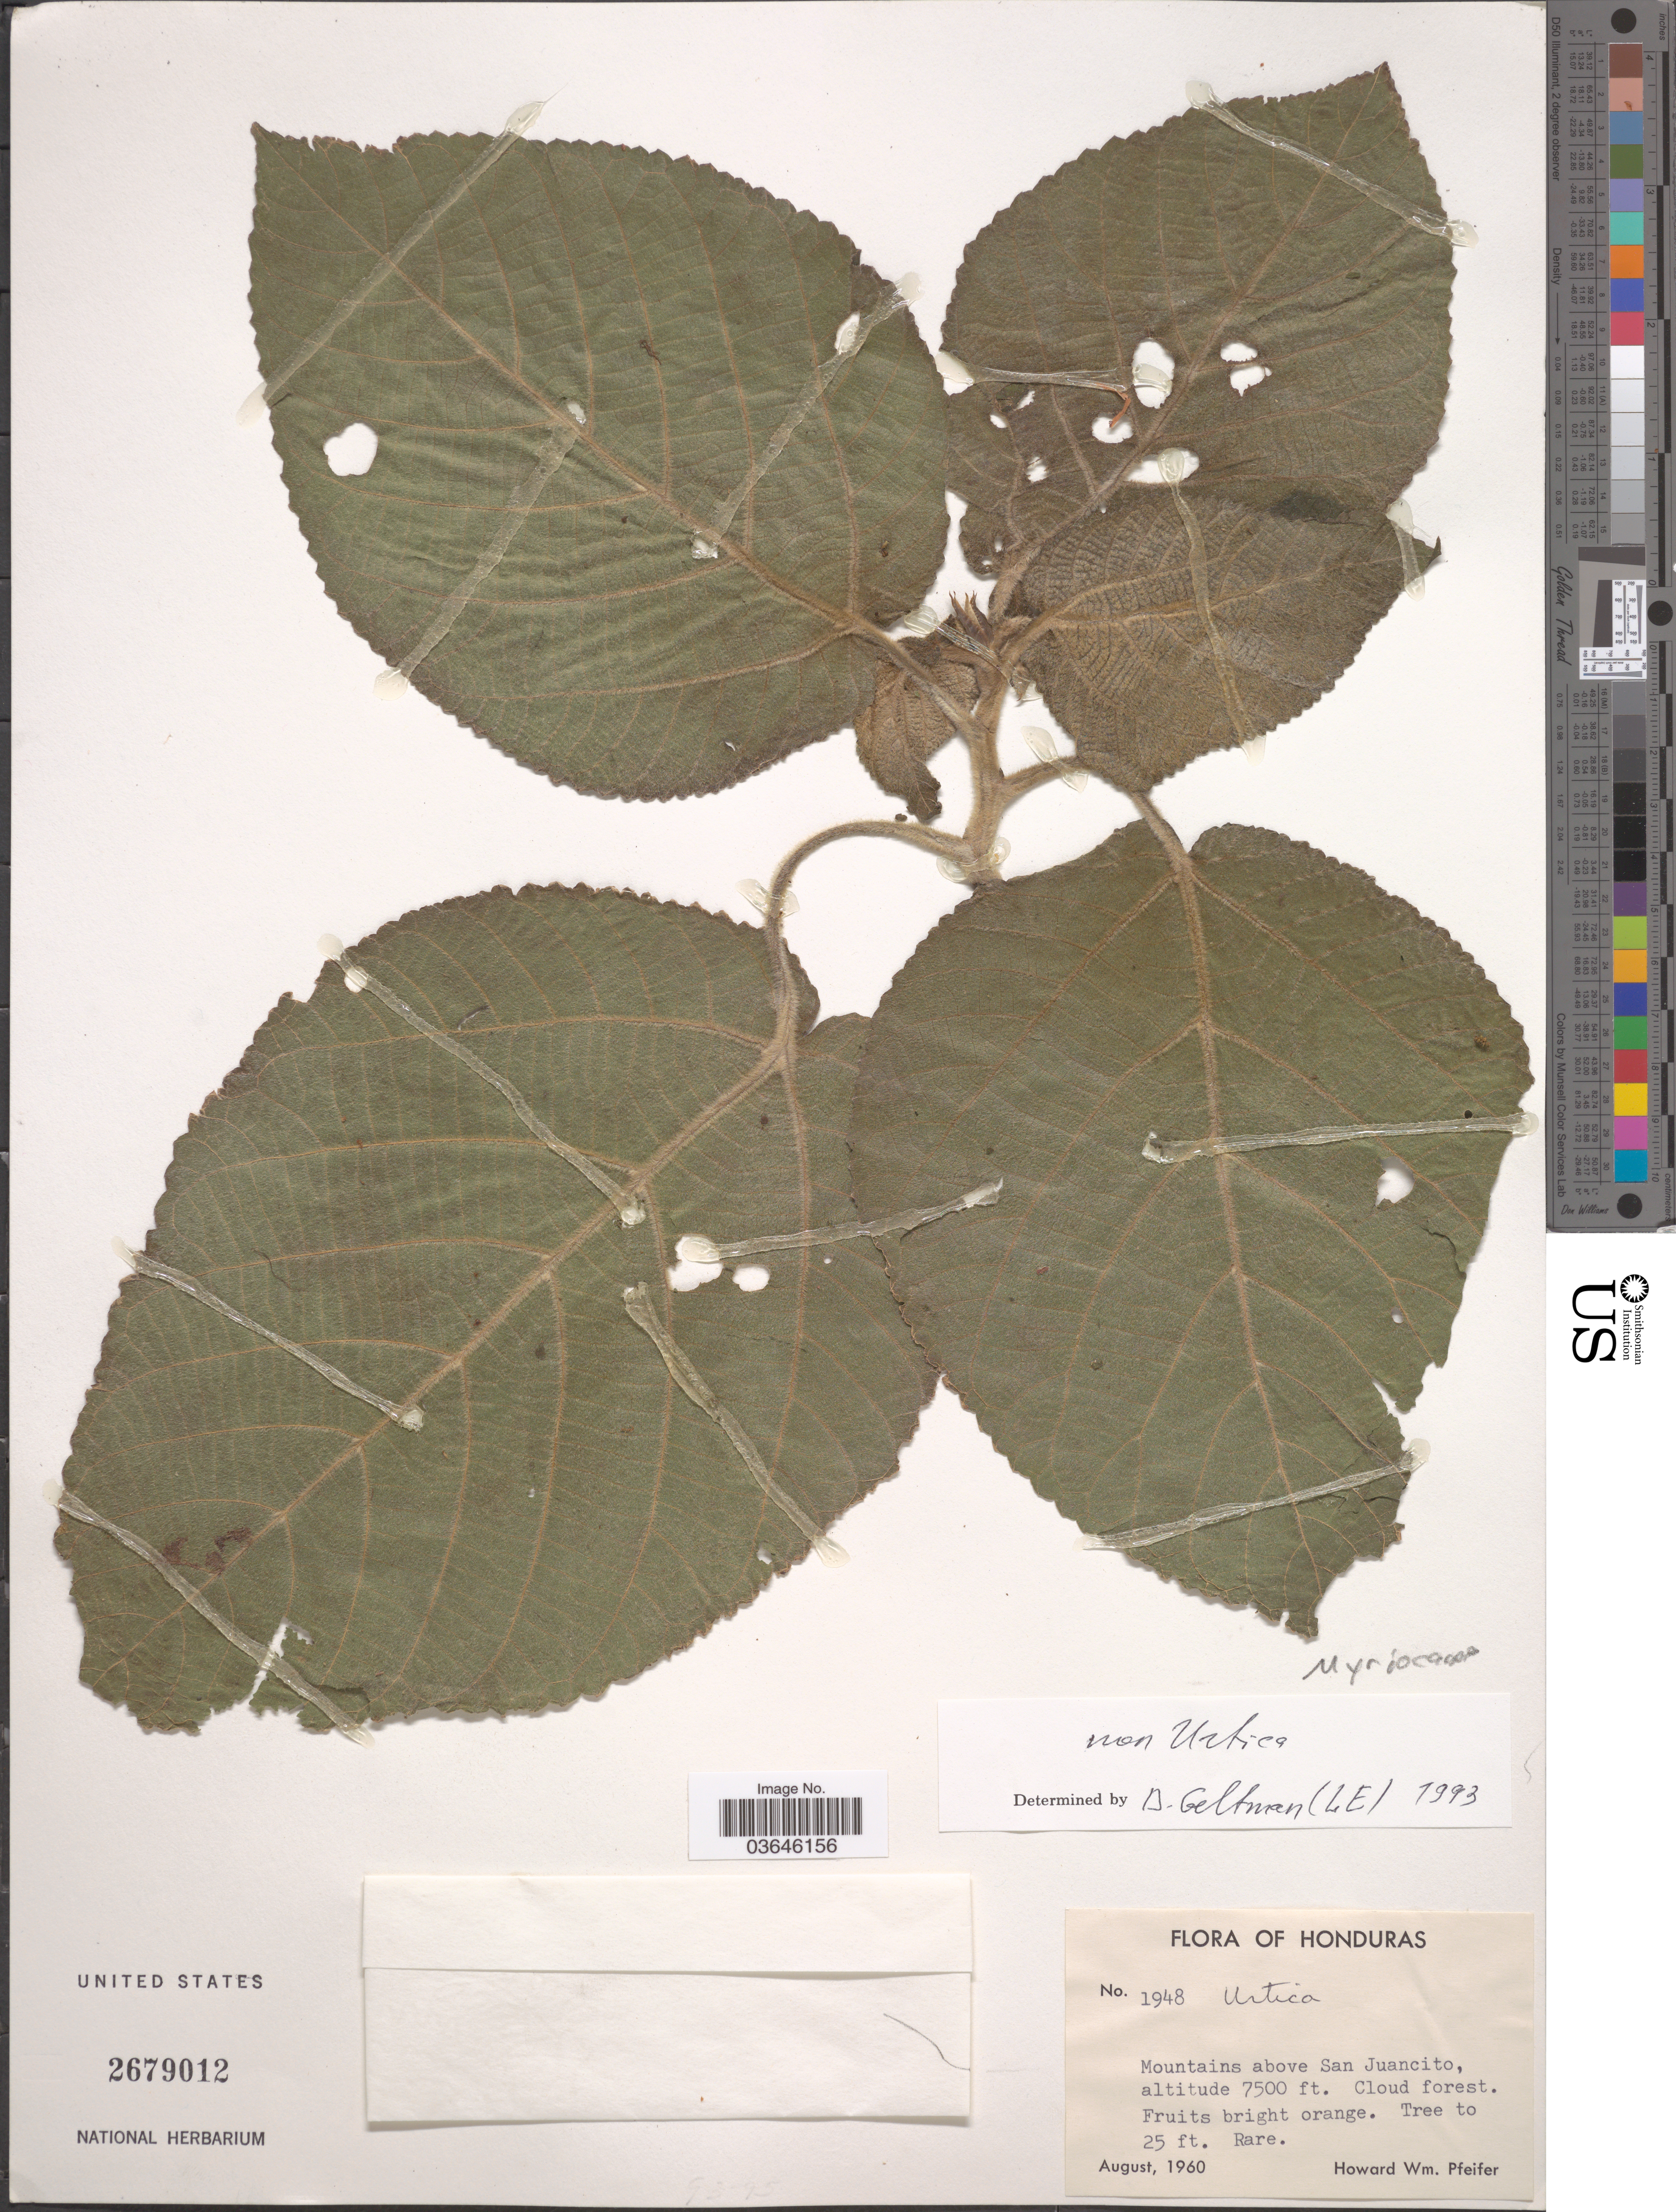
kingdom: Plantae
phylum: Tracheophyta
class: Magnoliopsida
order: Rosales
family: Urticaceae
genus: Myriocarpa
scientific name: Myriocarpa sp.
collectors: H. W. Pfeifer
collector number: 1948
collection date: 1960-08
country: Honduras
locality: Mountains above San Juancito.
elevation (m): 2286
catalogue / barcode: US 2679012